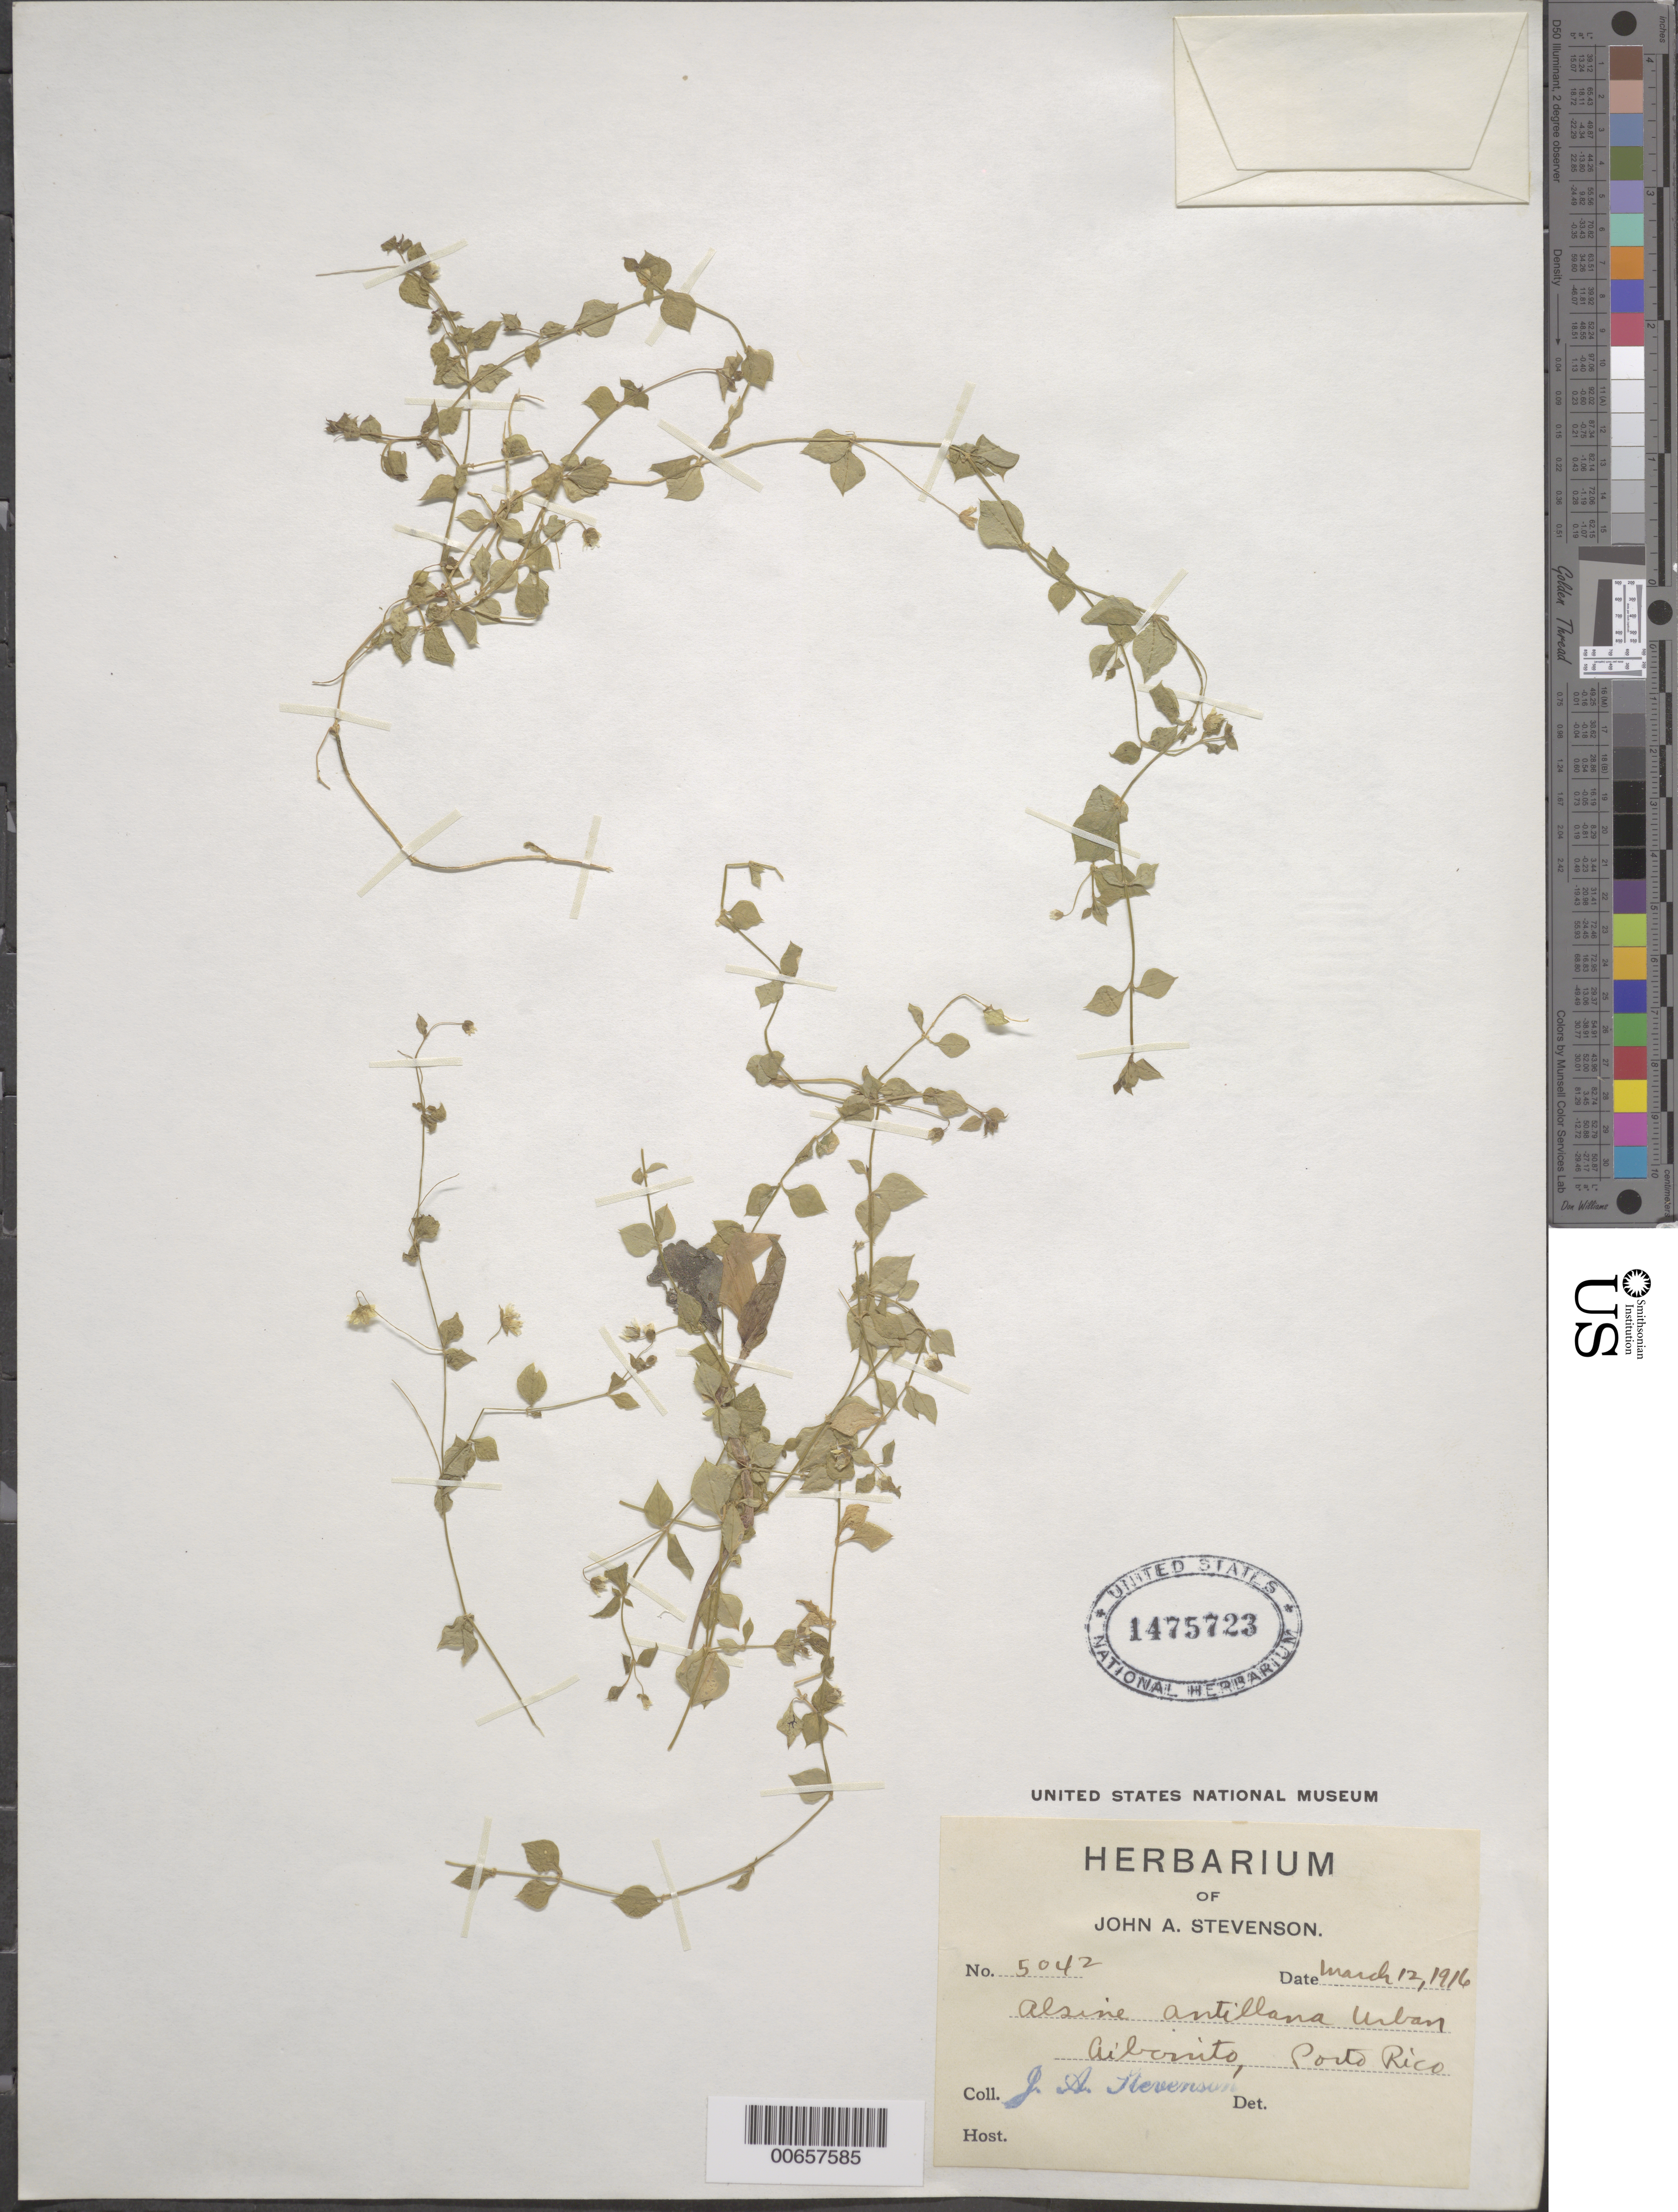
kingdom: Plantae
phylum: Tracheophyta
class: Magnoliopsida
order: Caryophyllales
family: Caryophyllaceae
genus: Alsine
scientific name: Alsine antillana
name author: Urb.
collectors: J. Stevenson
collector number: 5042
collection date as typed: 12 Mar 1916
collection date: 1916-03-12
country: Puerto Rico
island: Greater Antilles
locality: Aibonito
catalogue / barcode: US 1475723